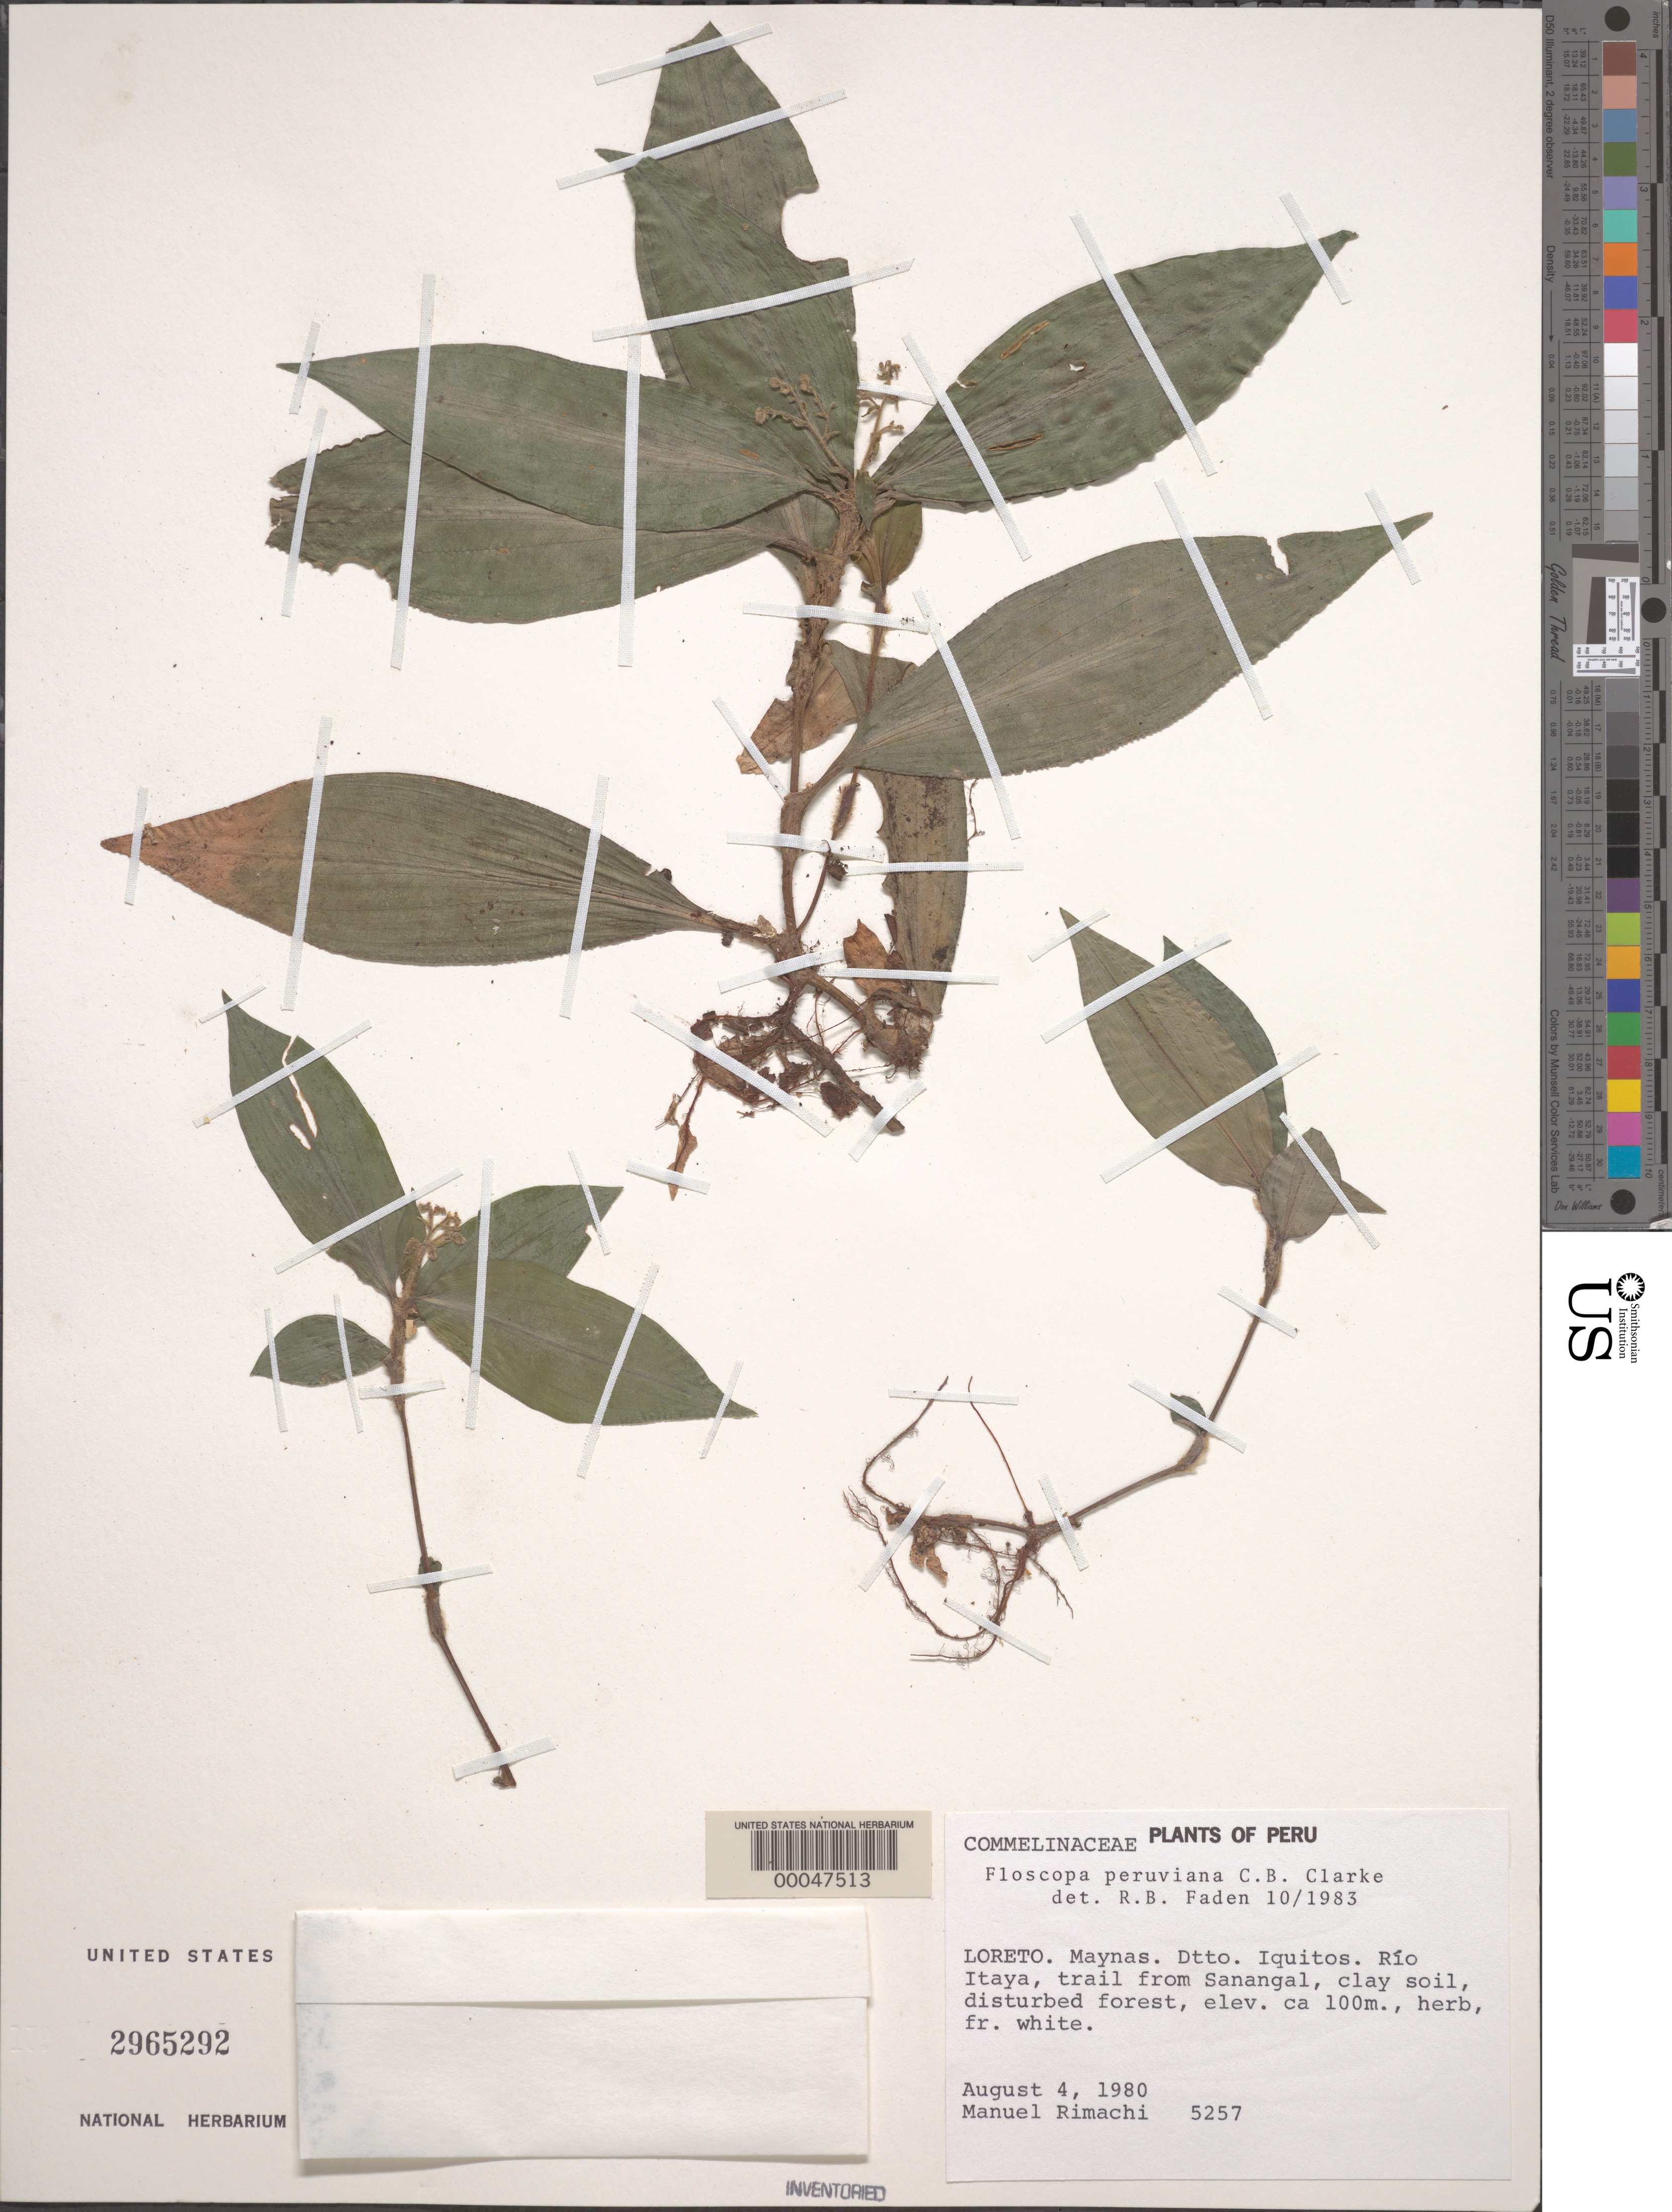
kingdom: Plantae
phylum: Tracheophyta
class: Liliopsida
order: Commelinales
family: Commelinaceae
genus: Floscopa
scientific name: Floscopa peruviana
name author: Hassk. ex C.B. Clarke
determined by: Faden, Robert B., (US), Smithsonian Institution - National Museum of Natural History (UNITED STATES)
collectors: M. Rimachi Y.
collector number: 5257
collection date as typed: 04 Aug 1980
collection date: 1980-08-04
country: Peru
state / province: Loreto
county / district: Maynas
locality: Iquitos, rio itaya, trail from sanangal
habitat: Clay soil, disturbed forest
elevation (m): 100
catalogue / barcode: US 2965292